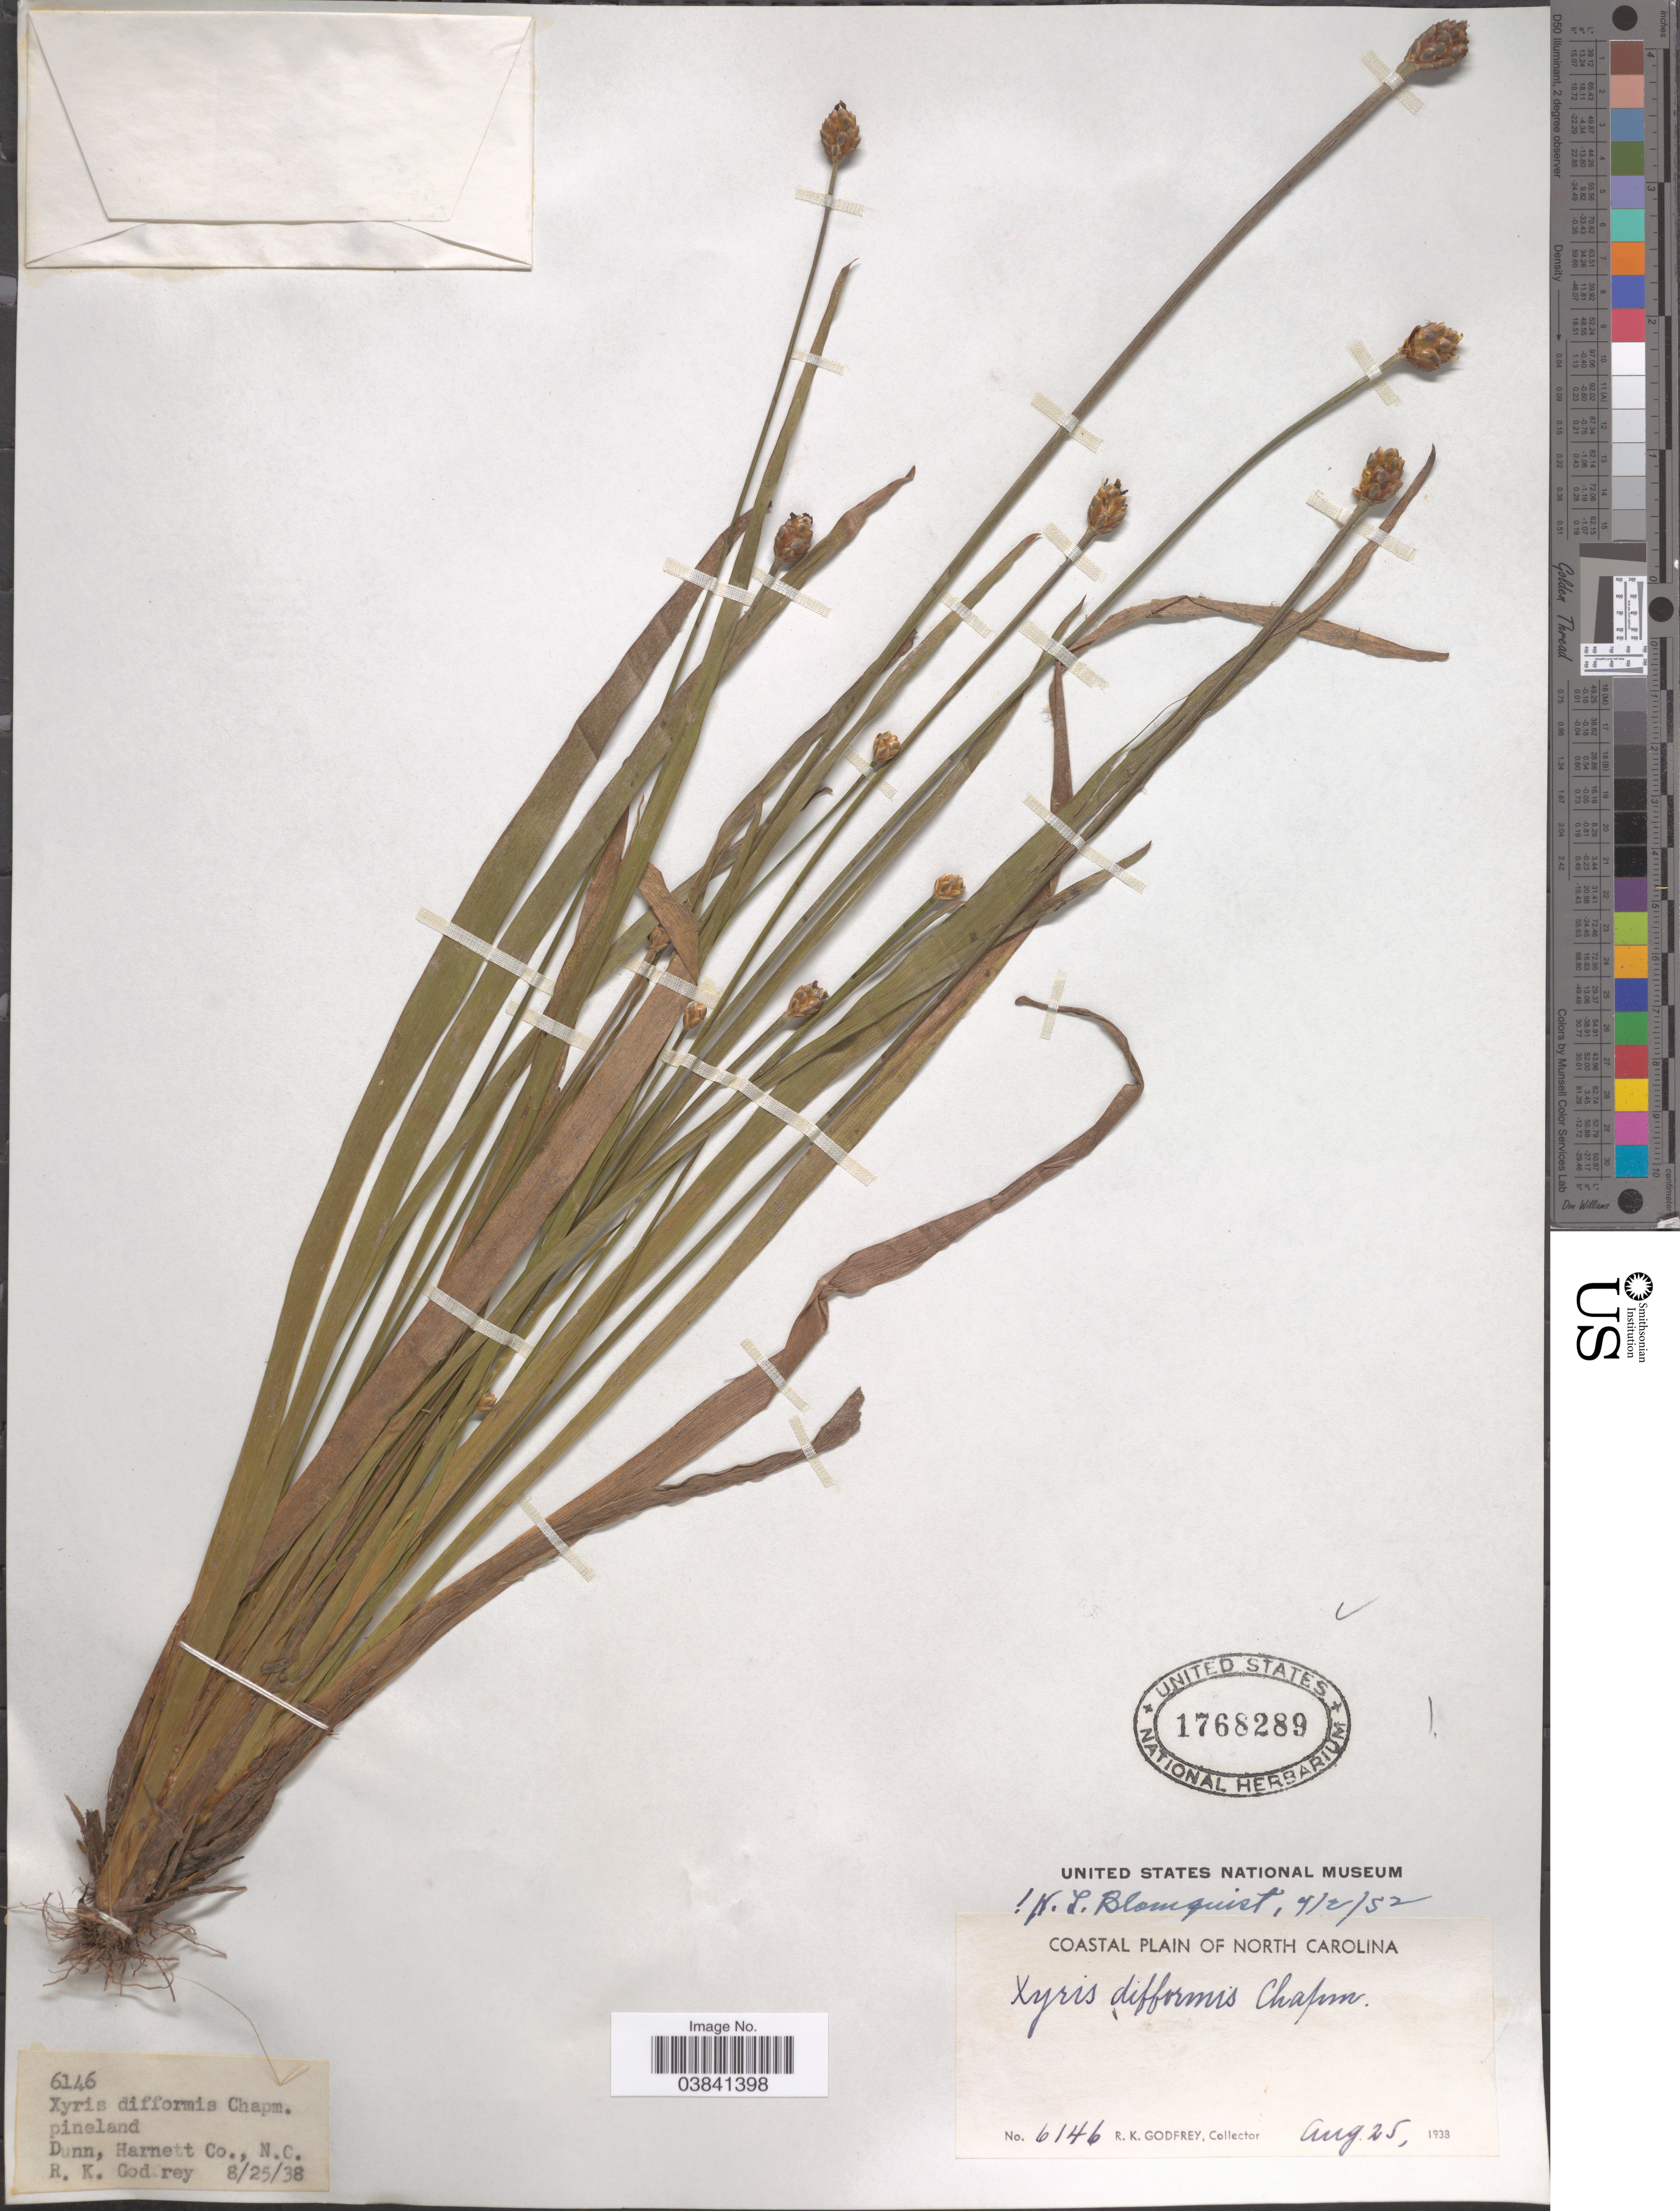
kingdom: Plantae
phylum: Tracheophyta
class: Liliopsida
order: Poales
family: Xyridaceae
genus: Xyris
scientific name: Xyris difformis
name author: Chapm.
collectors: R. K. Godfrey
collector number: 6146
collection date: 1938-08-25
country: United States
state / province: North Carolina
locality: Dunn, Harnett Co. Coastal Plain of North Carolina.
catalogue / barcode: US 1768289